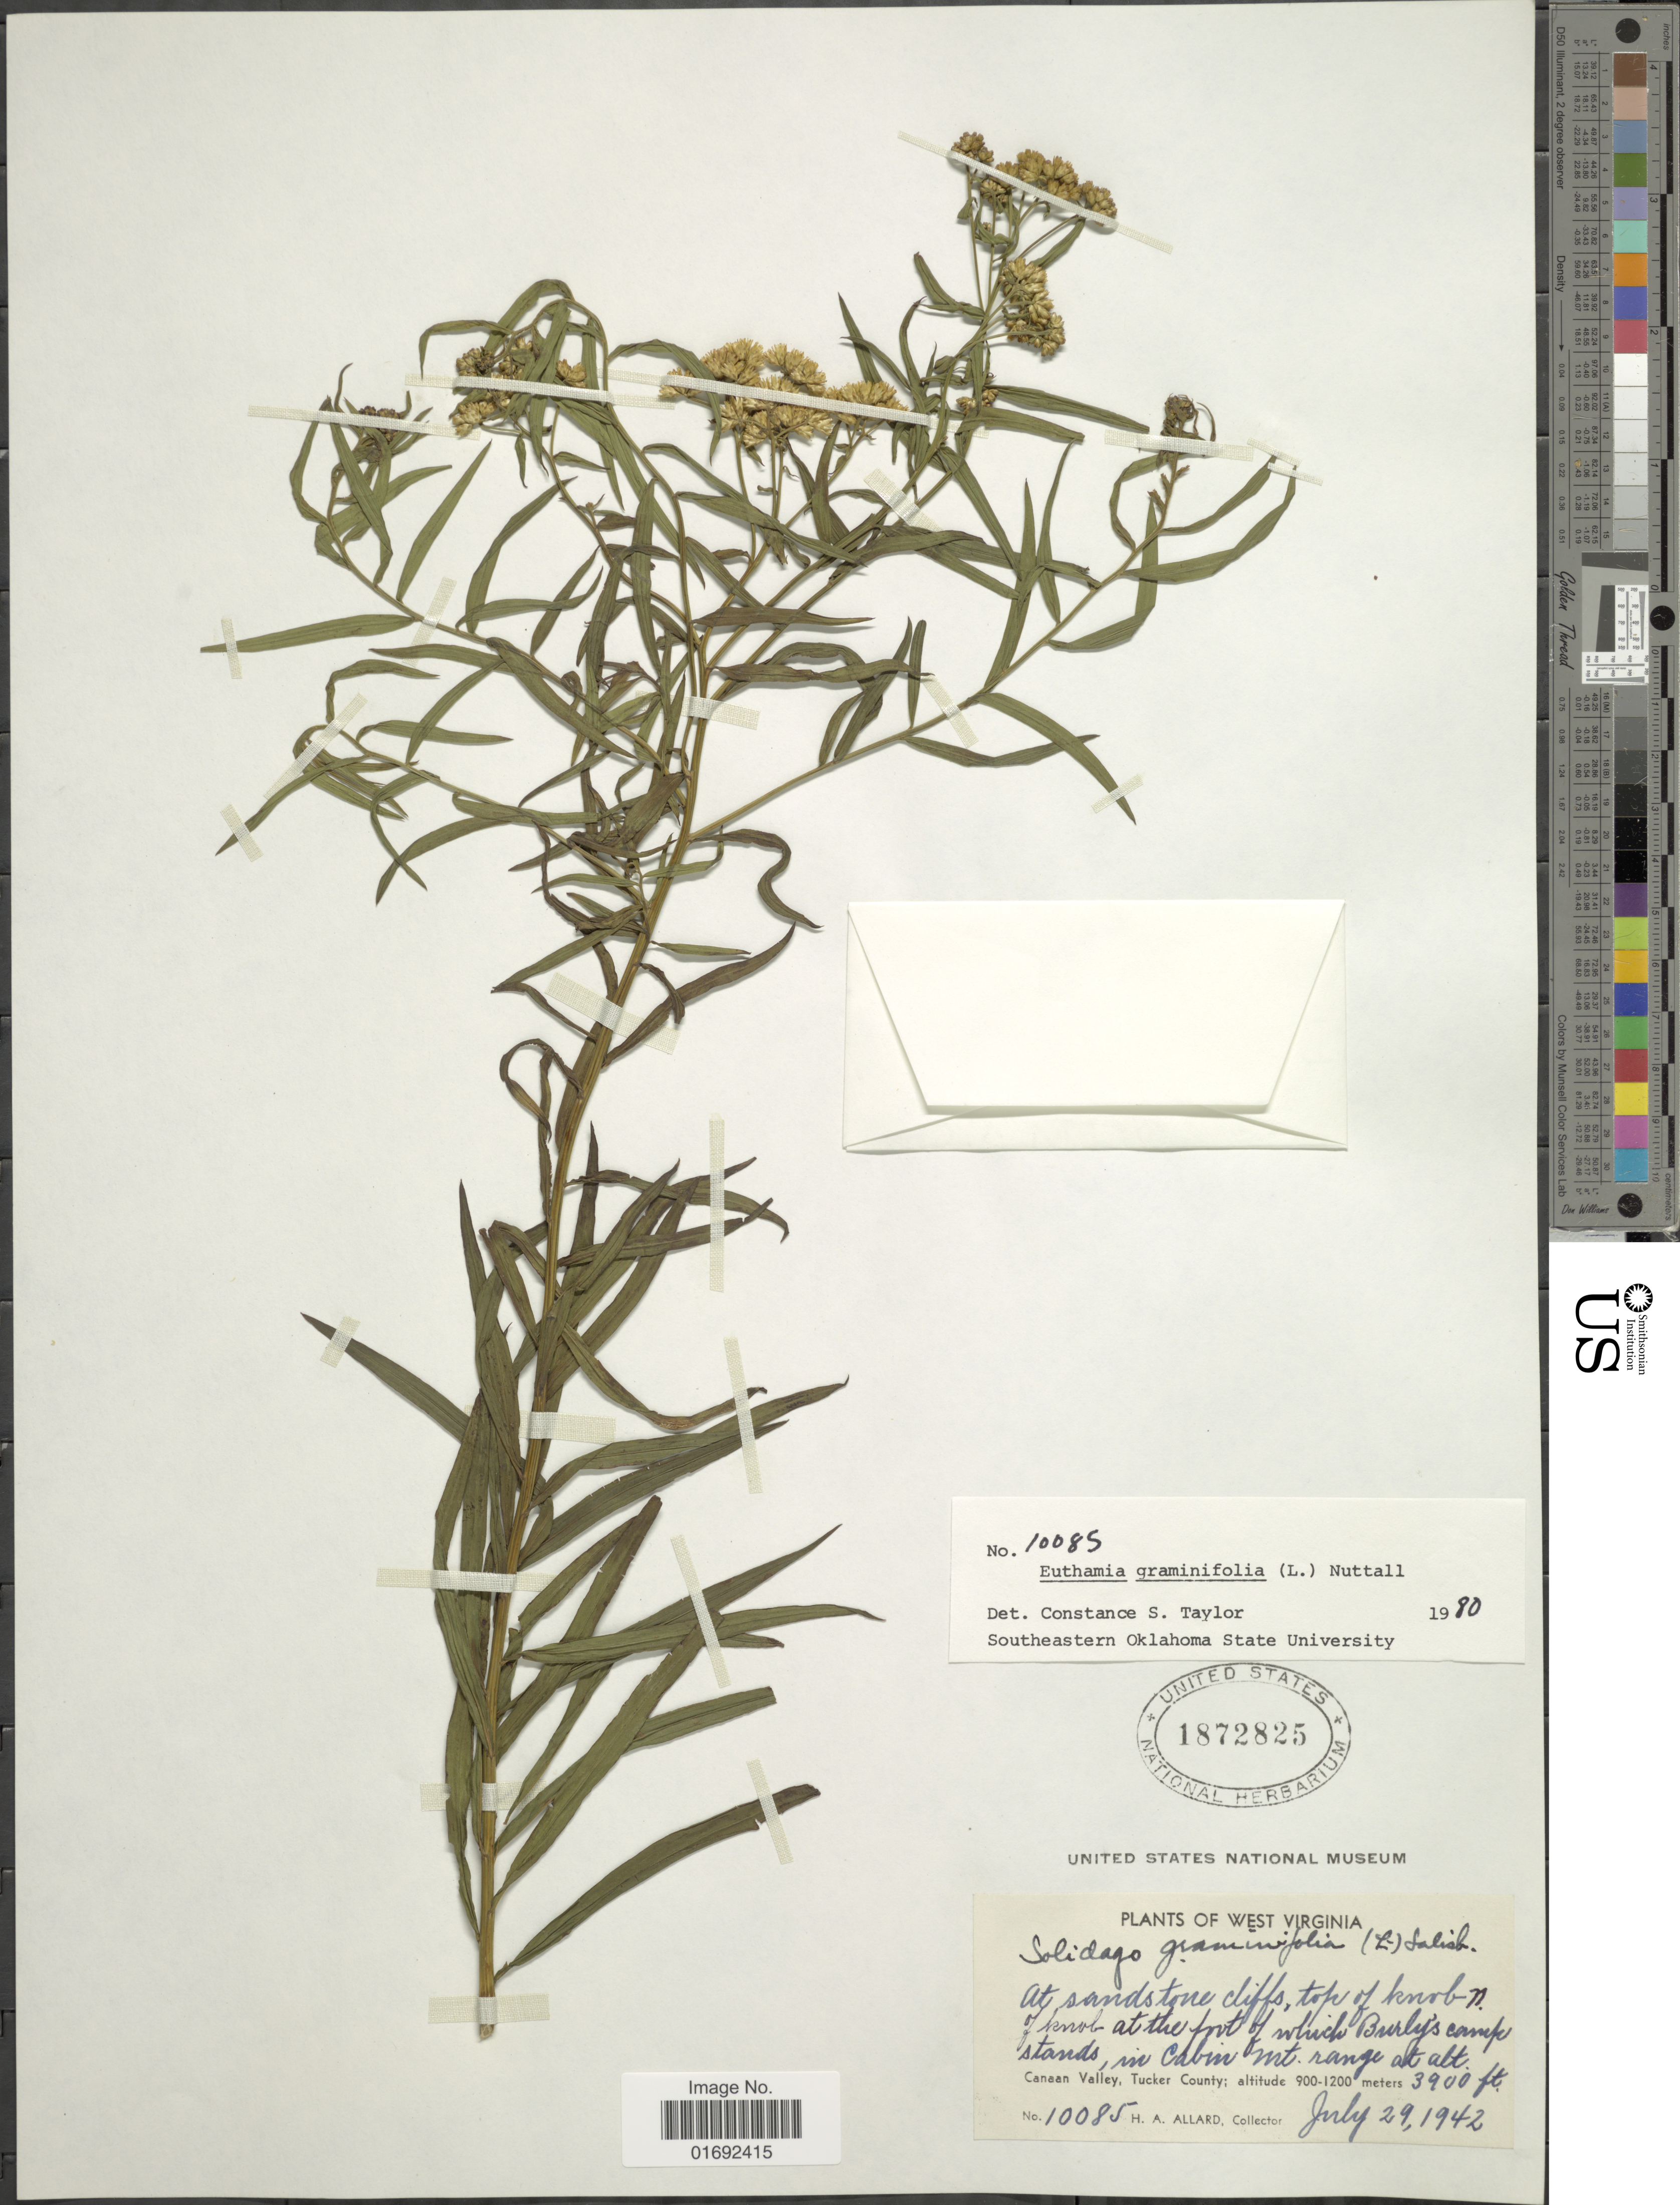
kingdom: Plantae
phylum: Tracheophyta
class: Magnoliopsida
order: Asterales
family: Asteraceae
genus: Euthamia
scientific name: Euthamia graminifolia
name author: (L.) Nutt.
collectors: H. A. Allard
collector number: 10085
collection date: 1942-07-29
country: United States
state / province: West Virginia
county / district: Tucker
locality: At the foot of which Burly's Camp stands, in Cabin Mt. range, Canaan Valley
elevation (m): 1189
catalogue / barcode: US 1872825